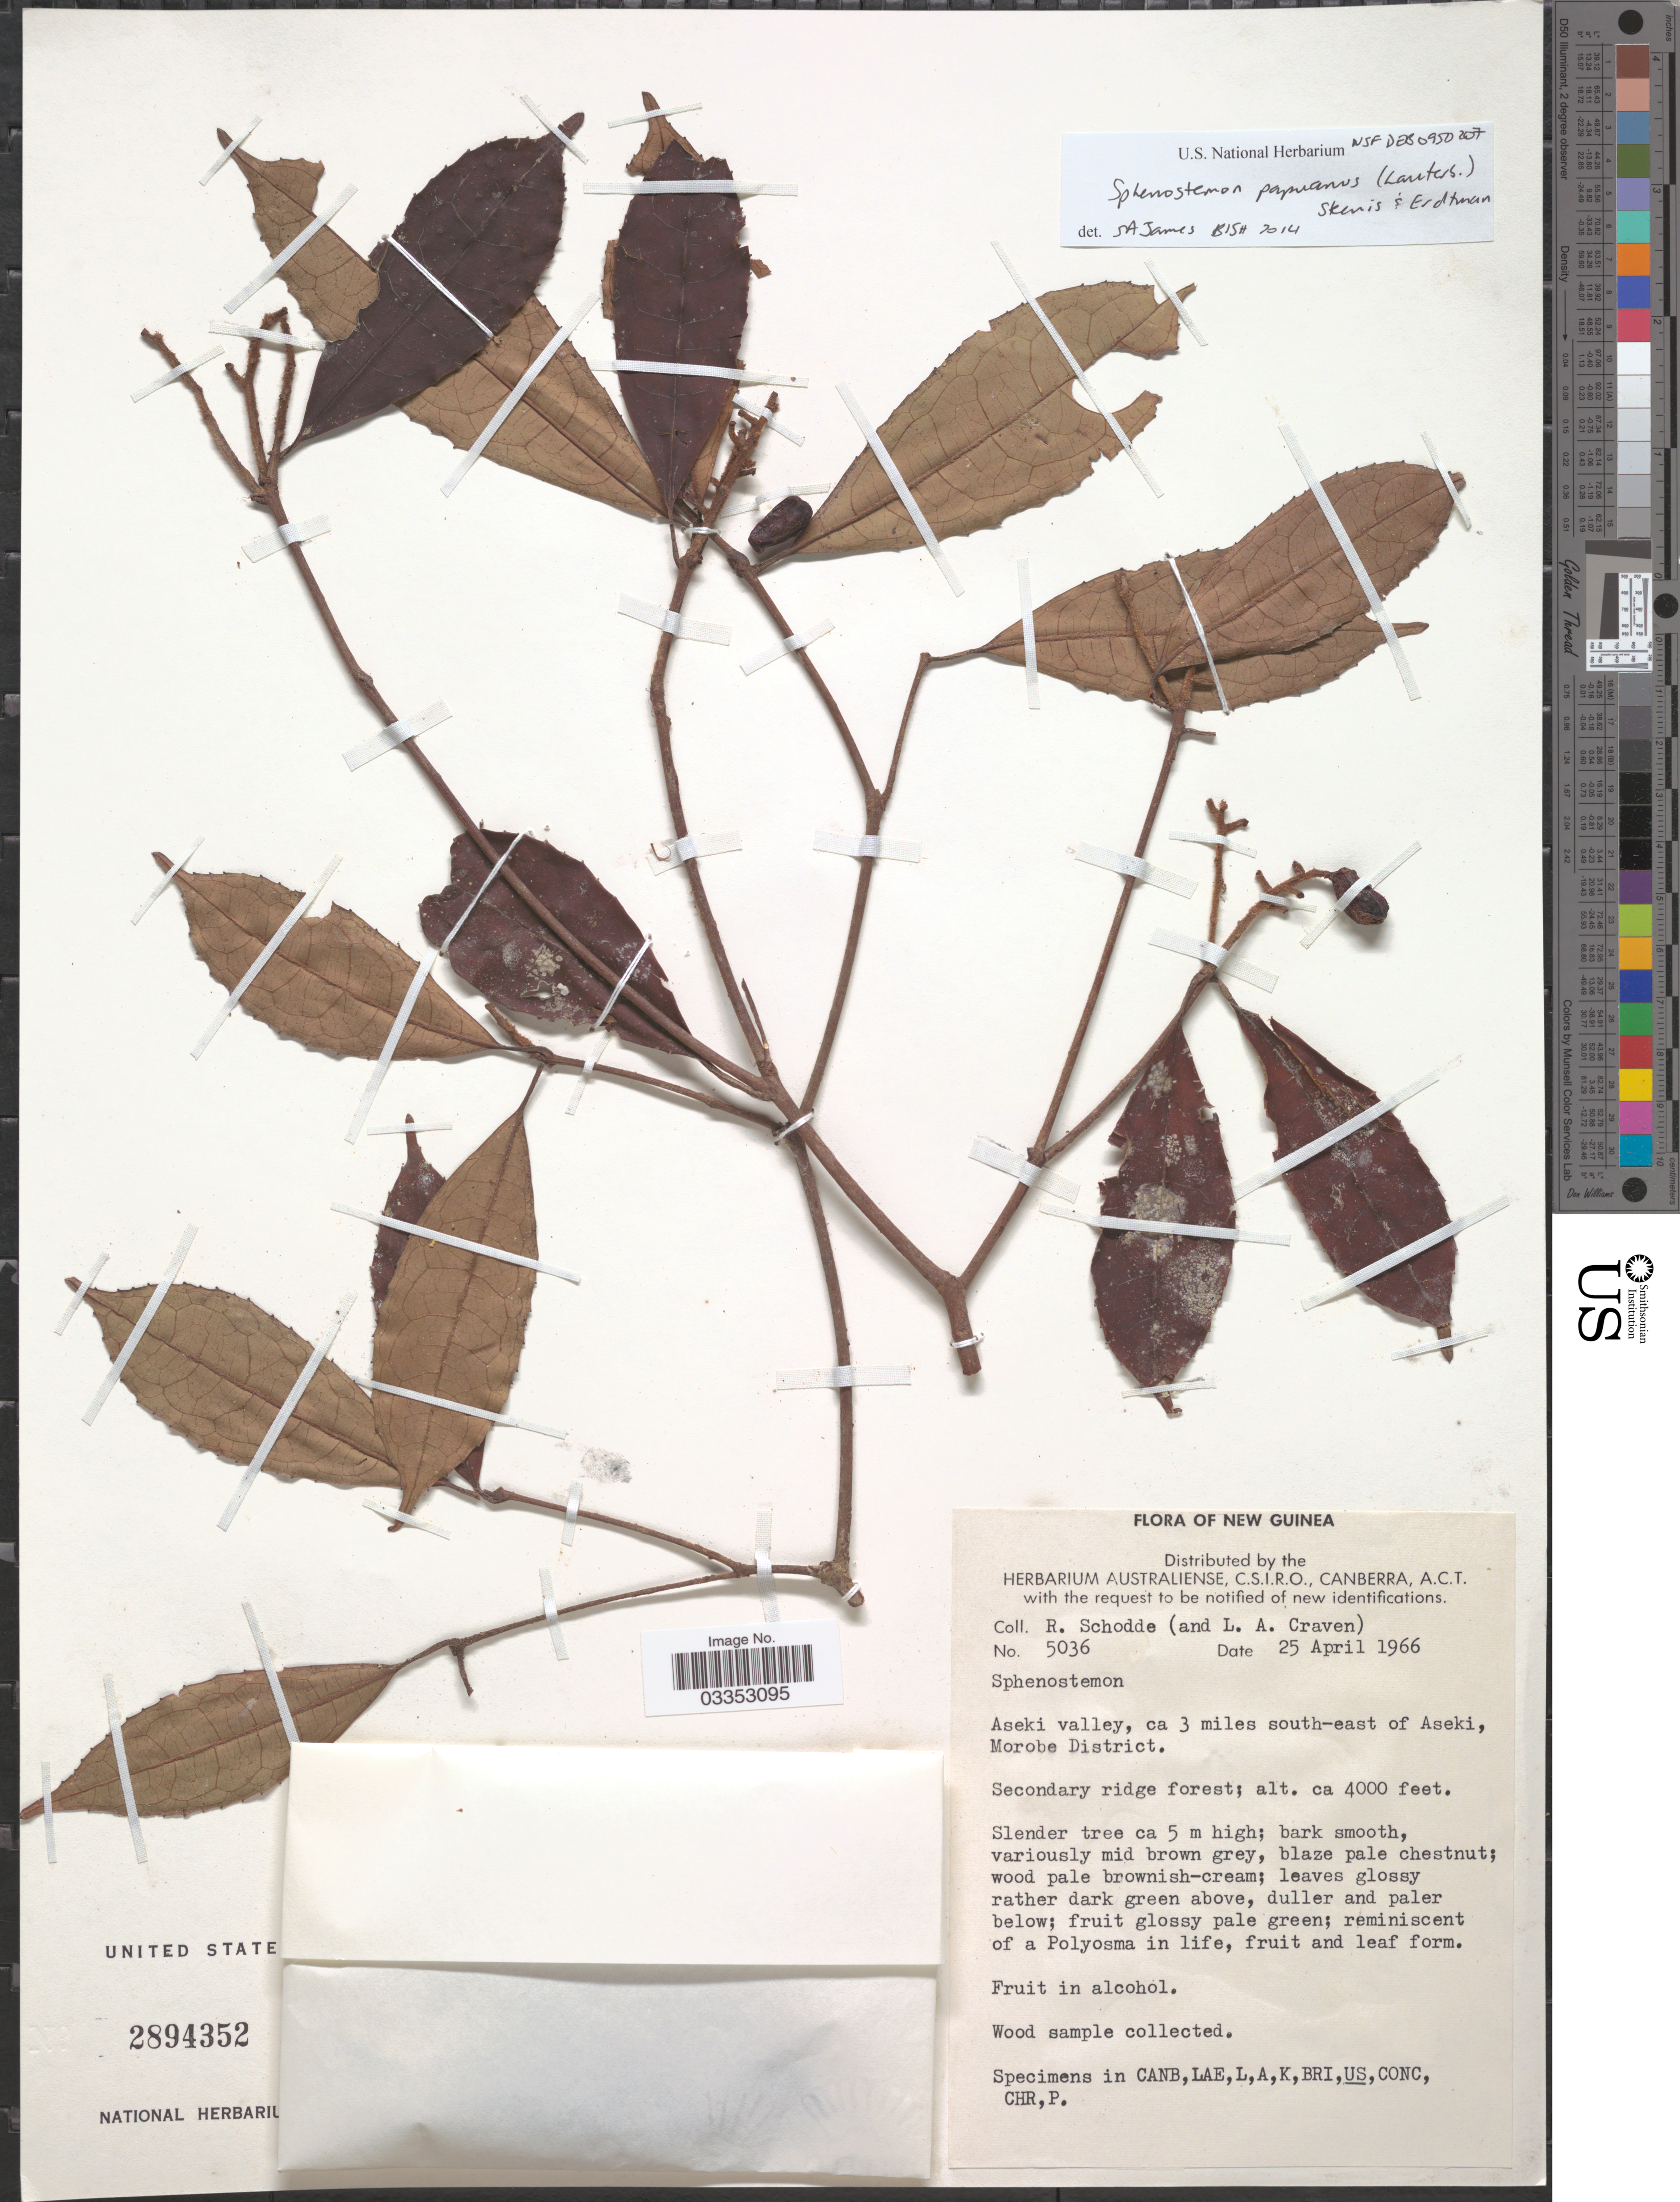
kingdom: Plantae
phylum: Tracheophyta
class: Magnoliopsida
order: Paracryphiales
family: Paracryphiaceae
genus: Sphenostemon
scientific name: Sphenostemon papuanus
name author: (Lauterb.) Steenis & Erdtm.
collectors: R. Schodde & L. A. Craven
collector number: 5036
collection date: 1966-04-25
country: Papua New Guinea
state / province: Morobe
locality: New Guinea. Aseki valley, ca 3 miles south-east of Aseki, Morobe District.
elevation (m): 1219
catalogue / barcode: US 2894352